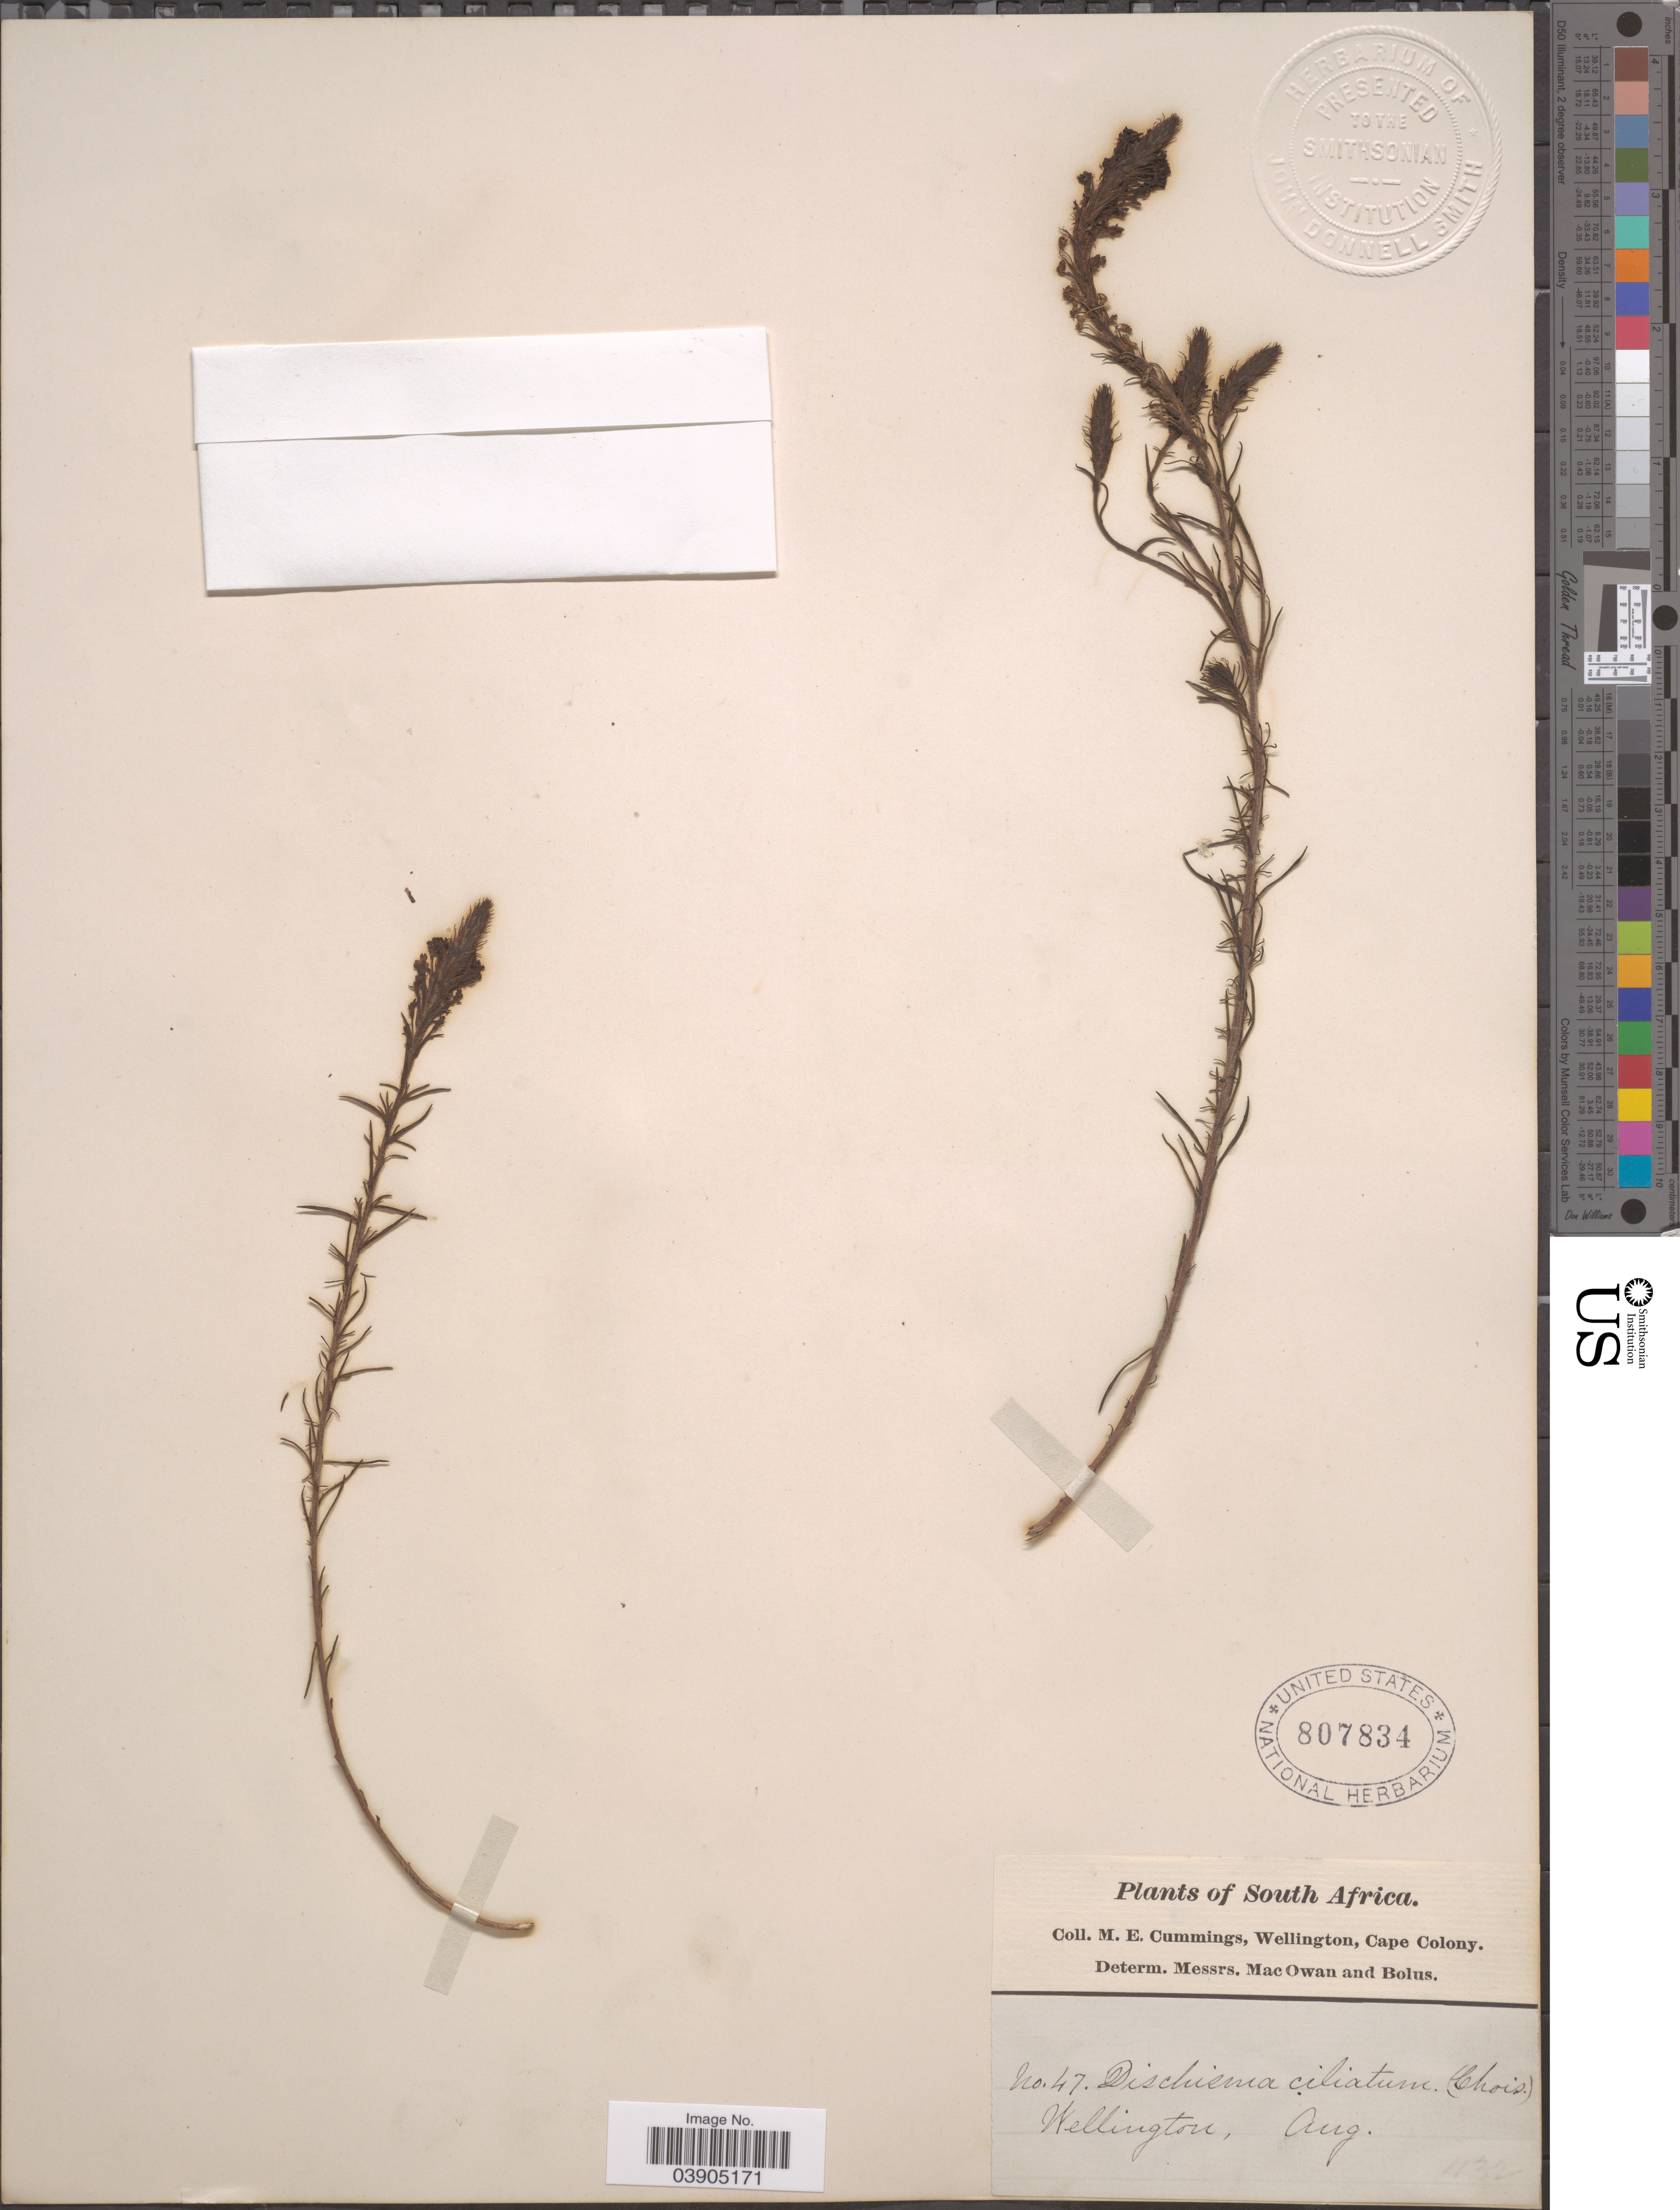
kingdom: Plantae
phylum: Tracheophyta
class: Magnoliopsida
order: Lamiales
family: Scrophulariaceae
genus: Dischisma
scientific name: Dischisma ciliatum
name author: (Berger) Choisy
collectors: M. E. Cummings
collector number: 47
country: South Africa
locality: Wellington.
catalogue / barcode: US 807834